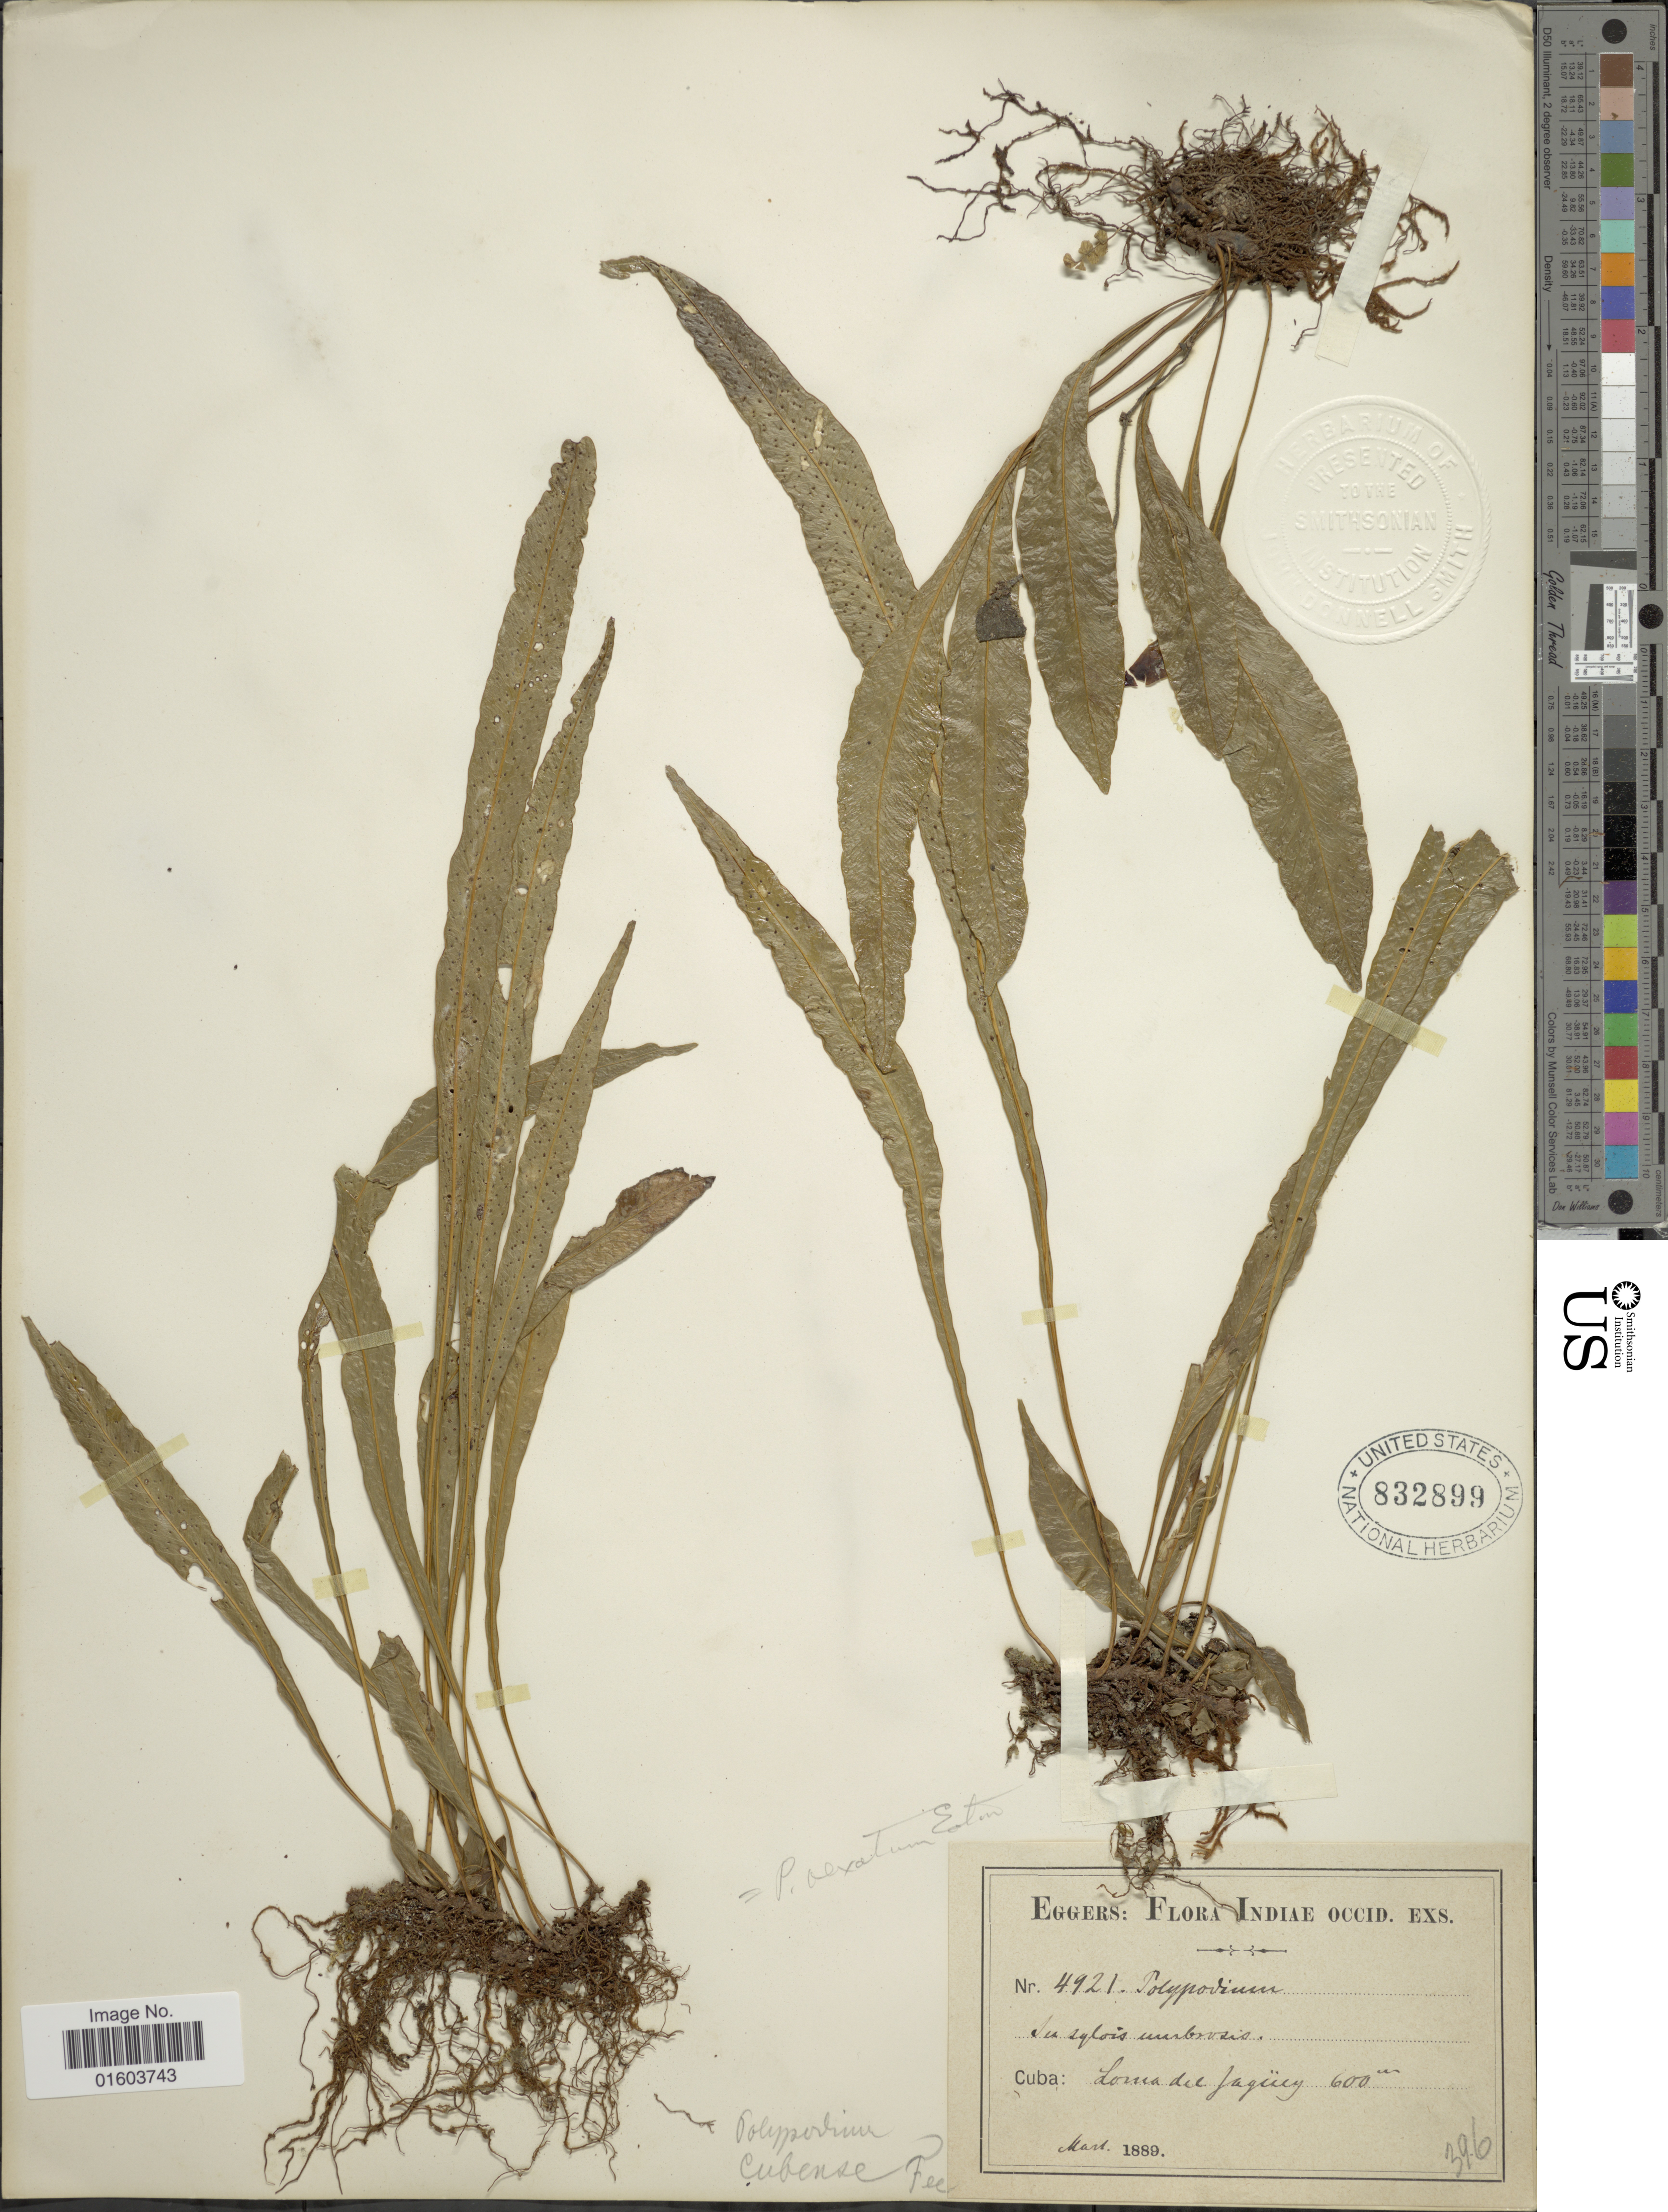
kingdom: Plantae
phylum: Tracheophyta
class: Polypodiopsida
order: Polypodiales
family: Polypodiaceae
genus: Campyloneurum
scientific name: Campyloneurum vexatum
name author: Ching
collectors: -. Eggers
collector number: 4921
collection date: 1889-03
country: Cuba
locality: Cuba: Loma del Jagüey. In sylvis umbrosis.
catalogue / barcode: US 832899